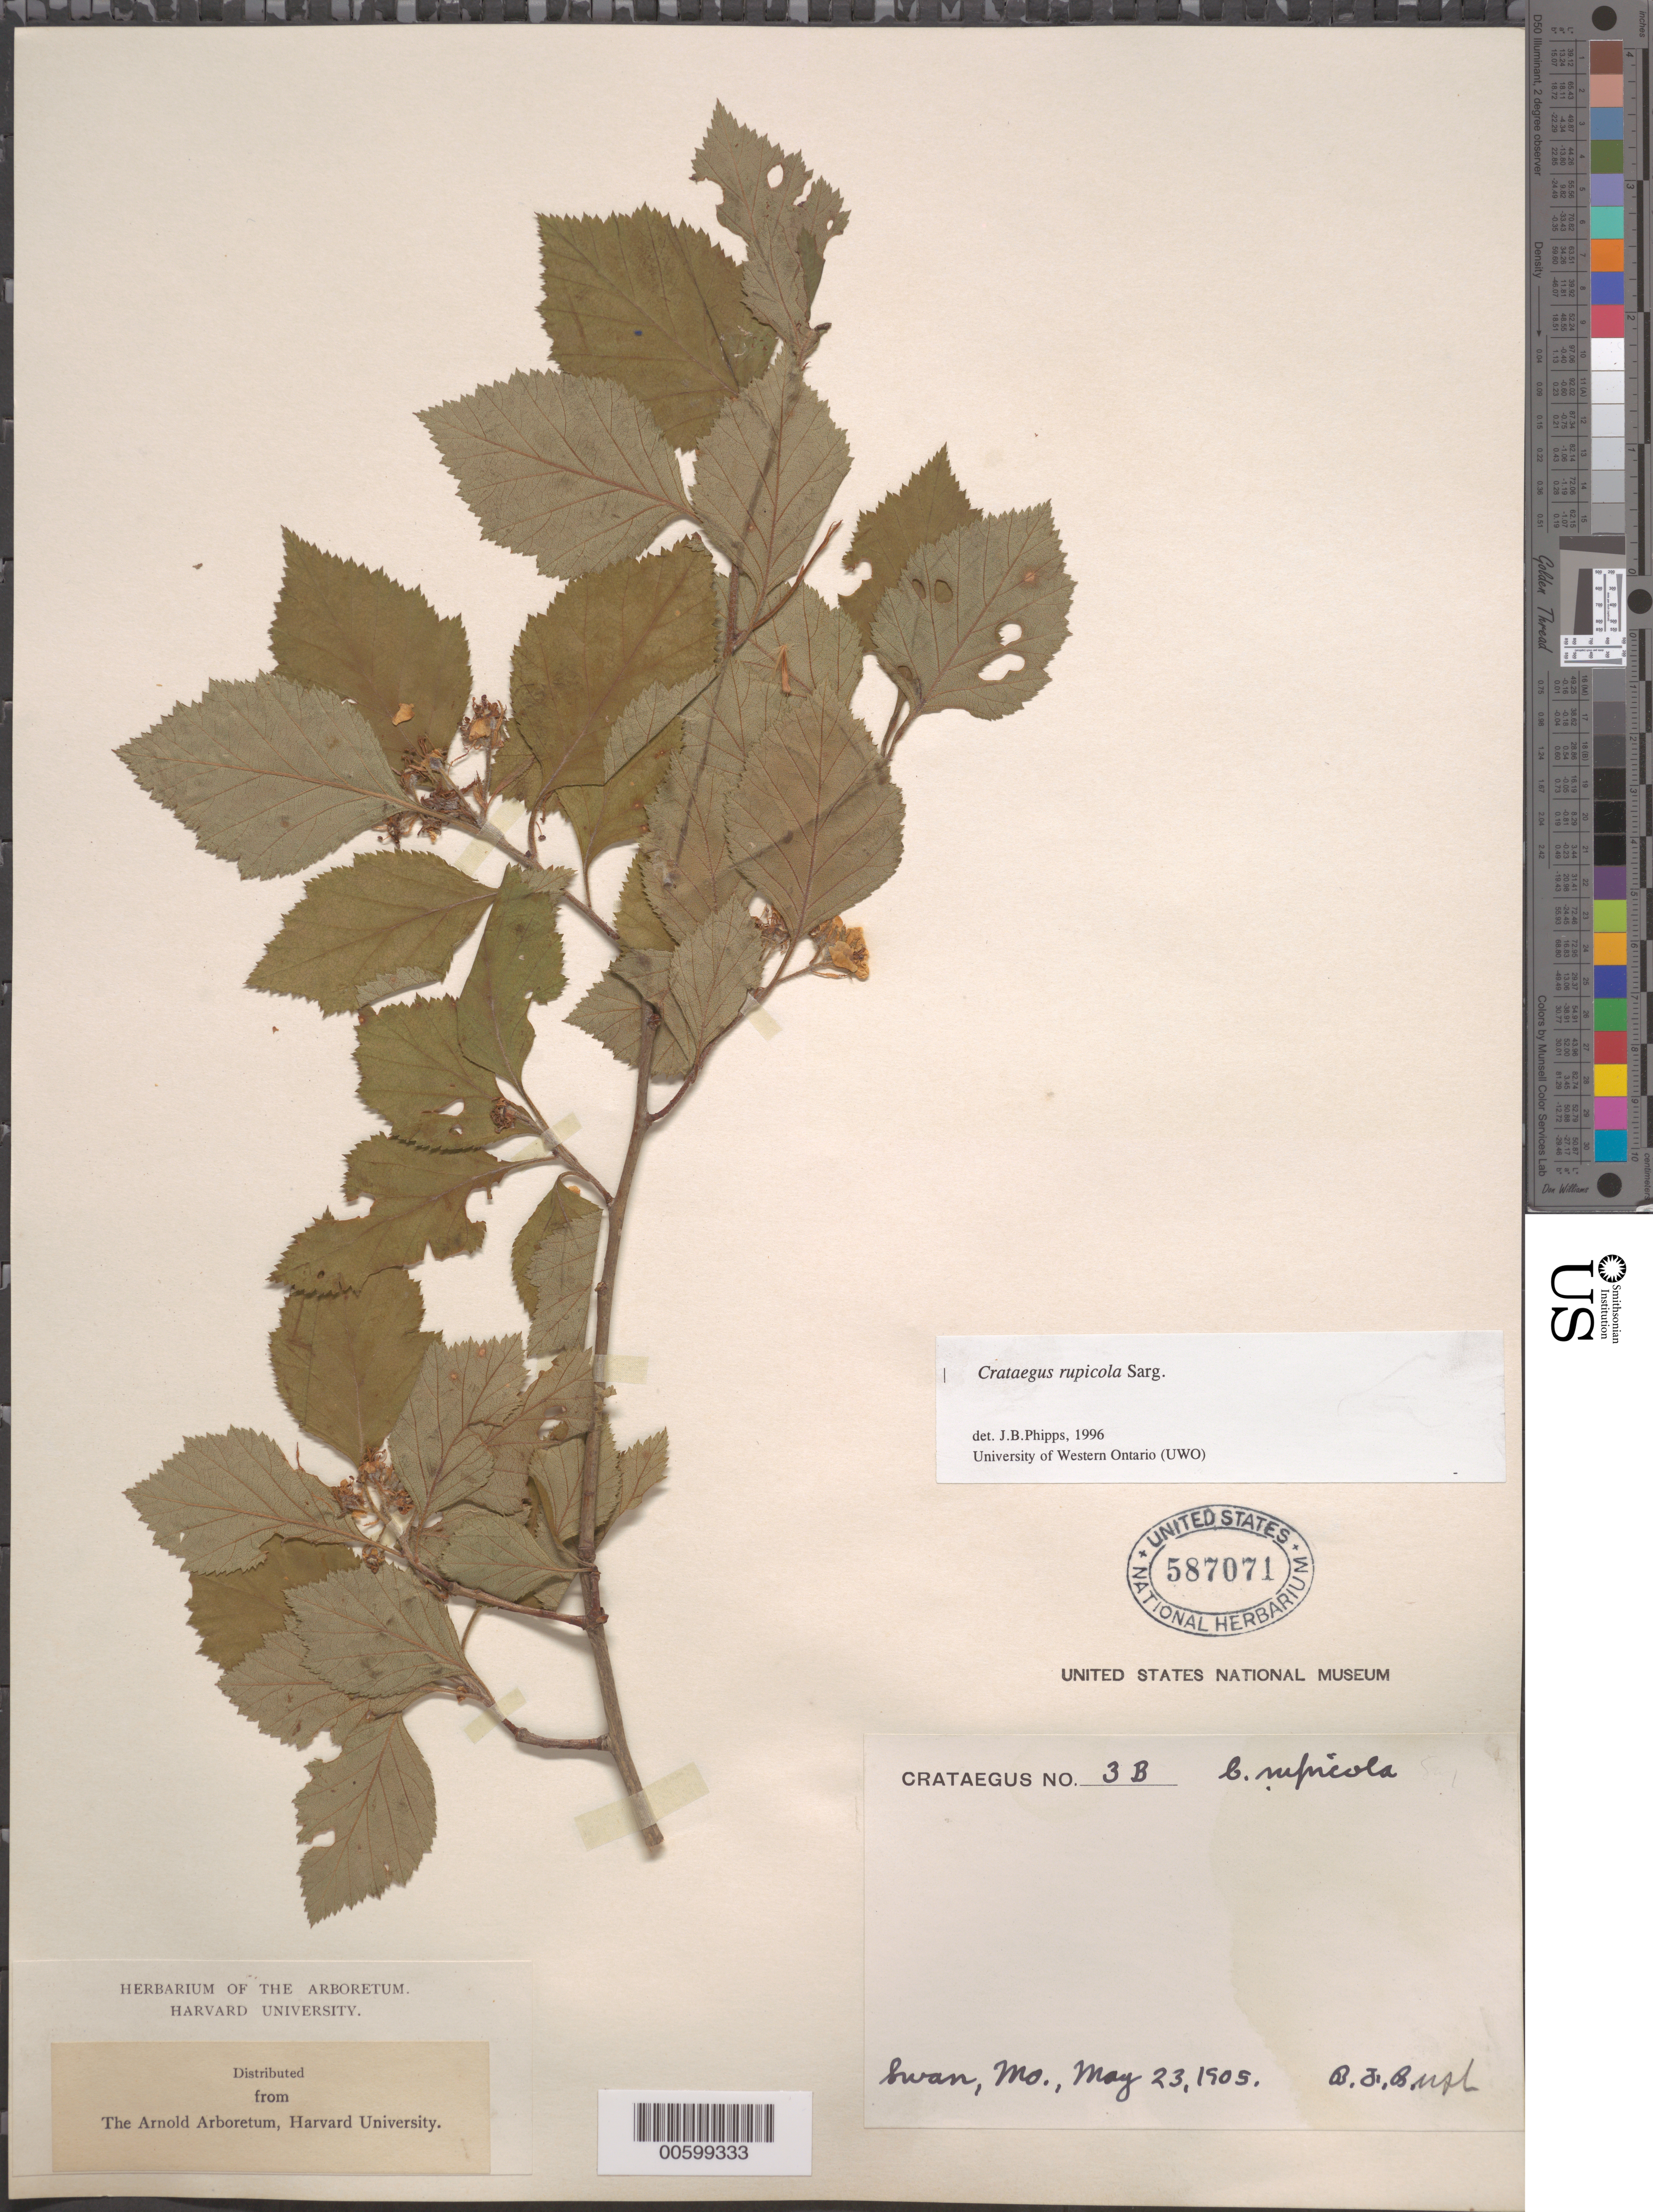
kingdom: Plantae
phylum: Tracheophyta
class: Magnoliopsida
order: Rosales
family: Rosaceae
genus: Crataegus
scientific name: Crataegus rupicola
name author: Sarg.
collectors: B. F. Bush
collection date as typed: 23 May 1905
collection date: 1905-05-23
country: United States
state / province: Missouri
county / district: Taney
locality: Swan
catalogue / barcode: US 587071